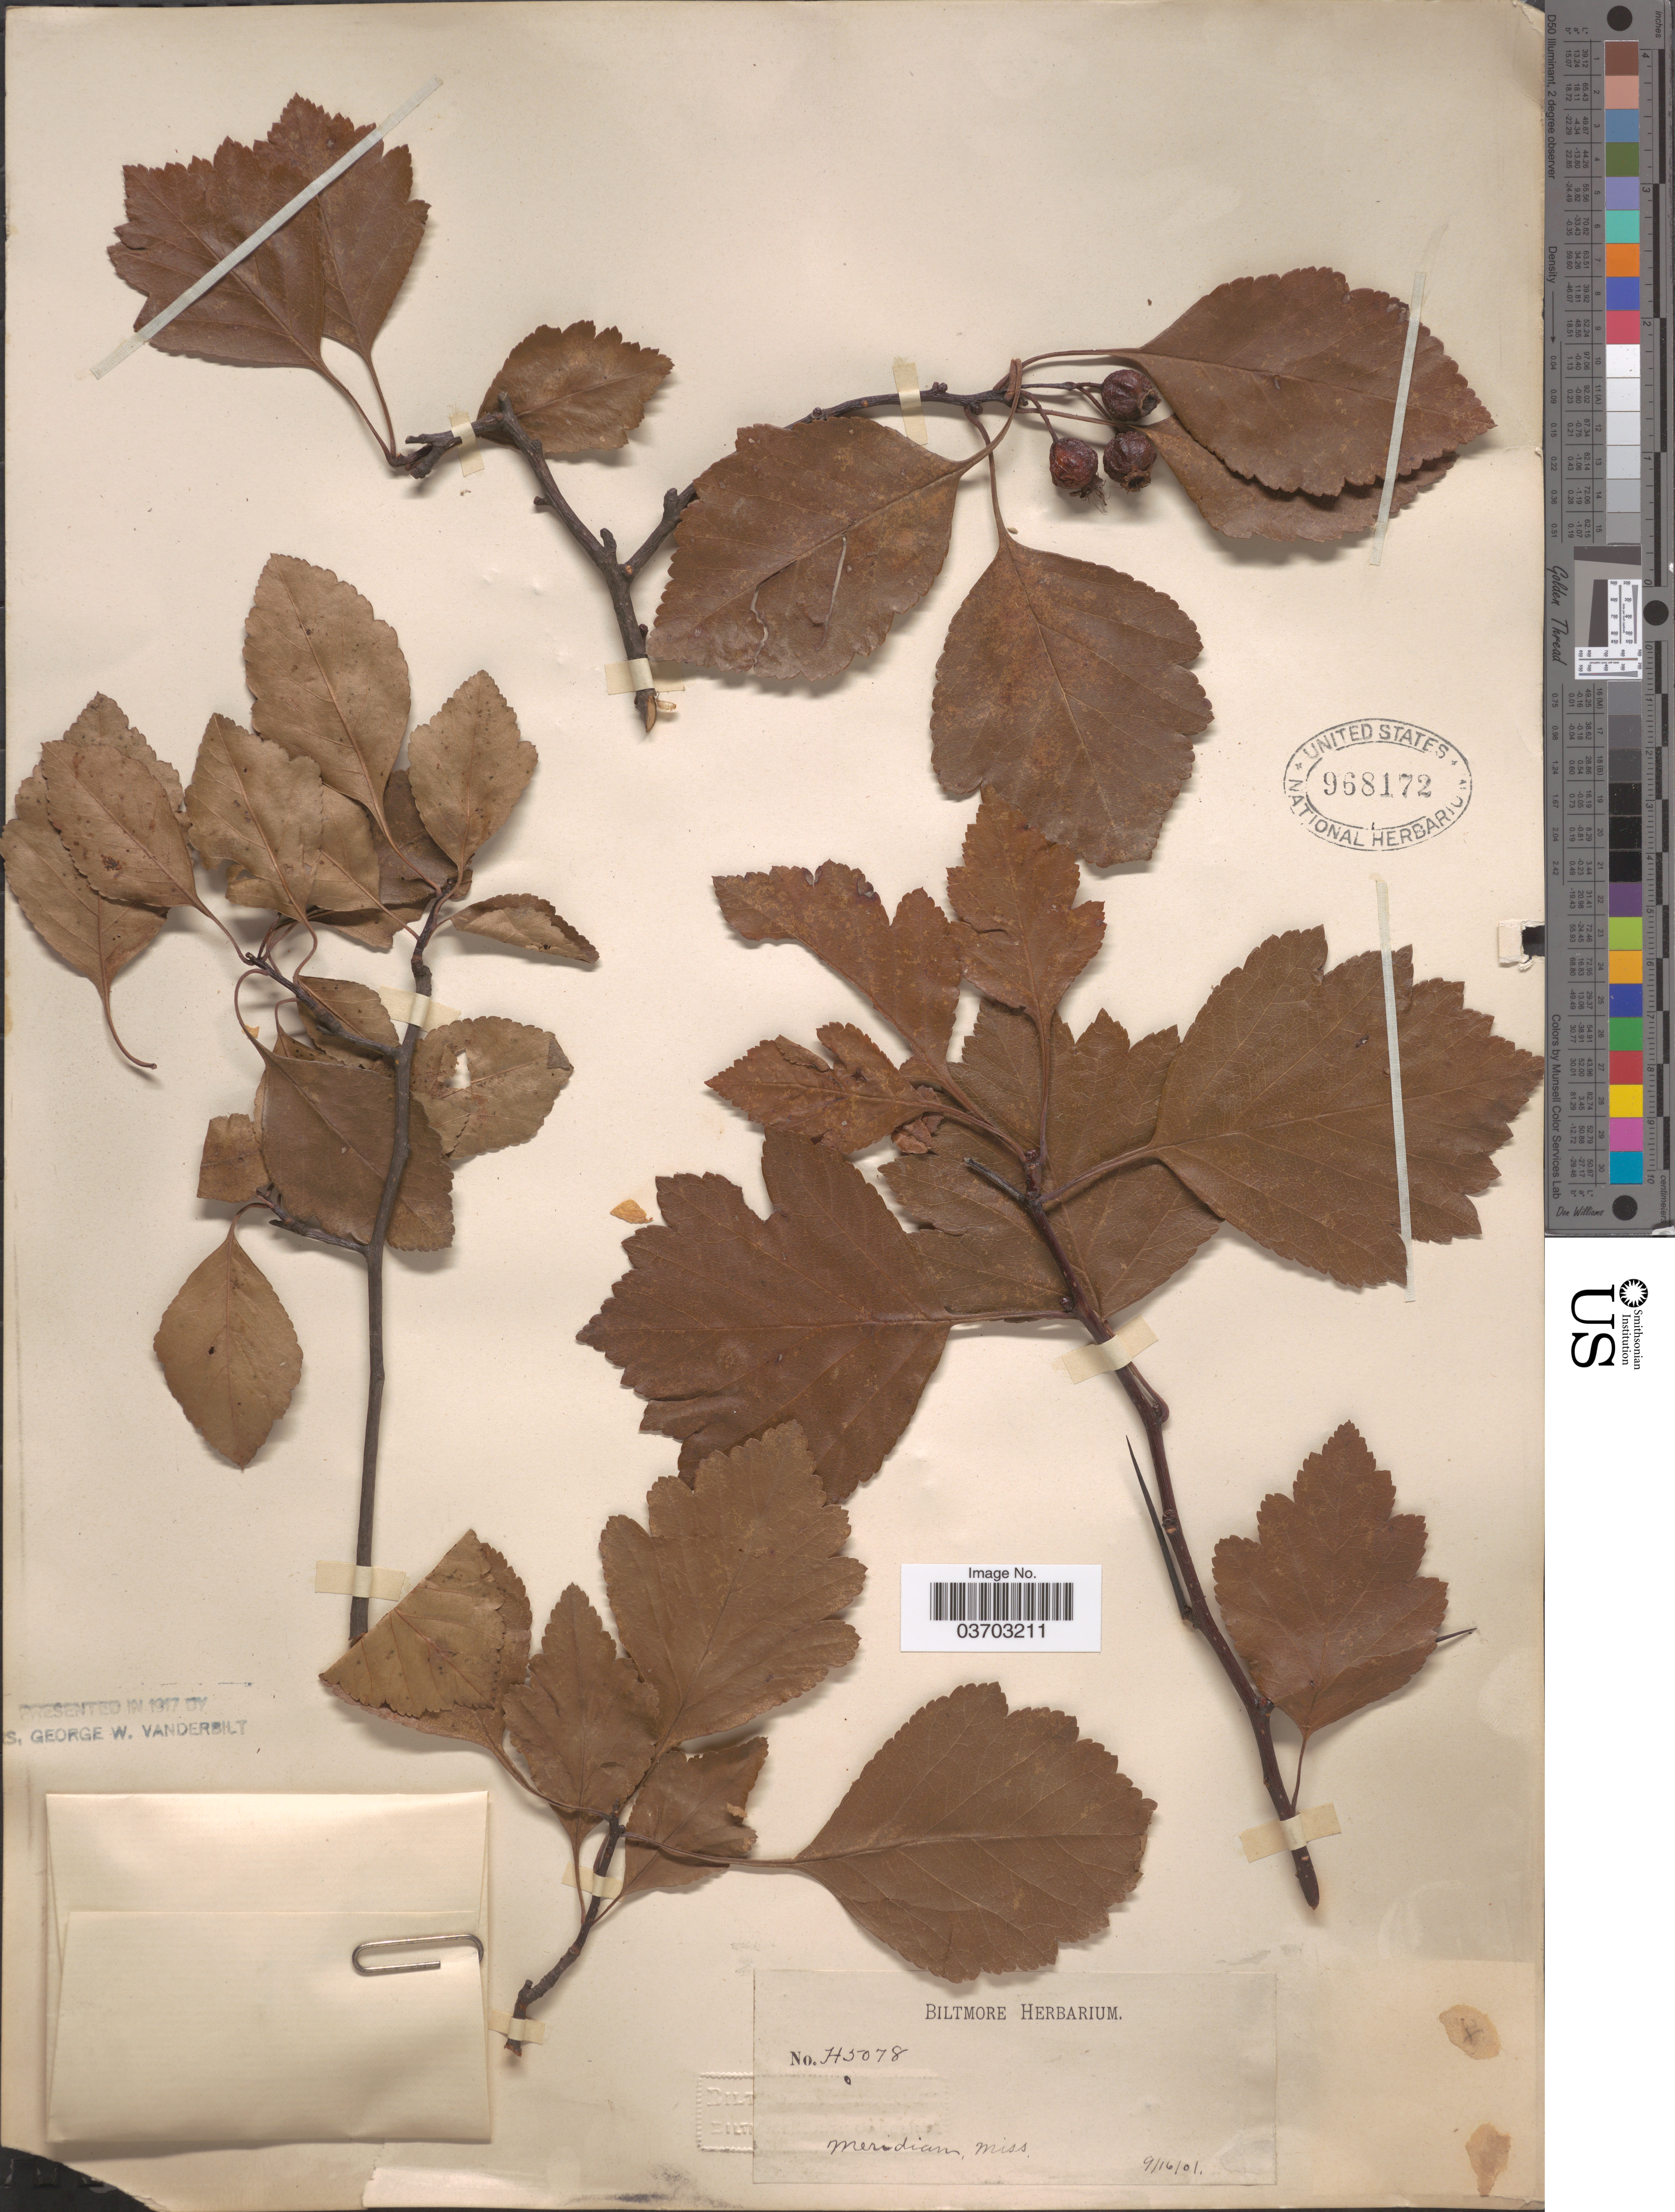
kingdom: Plantae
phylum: Tracheophyta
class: Magnoliopsida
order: Rosales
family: Rosaceae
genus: Crataegus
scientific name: Crataegus sp.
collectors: ex herb. Biltmore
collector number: H5078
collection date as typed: Transcribed d/m/y: 16/9/1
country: United States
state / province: Mississippi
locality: Meridian.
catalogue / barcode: US 968172